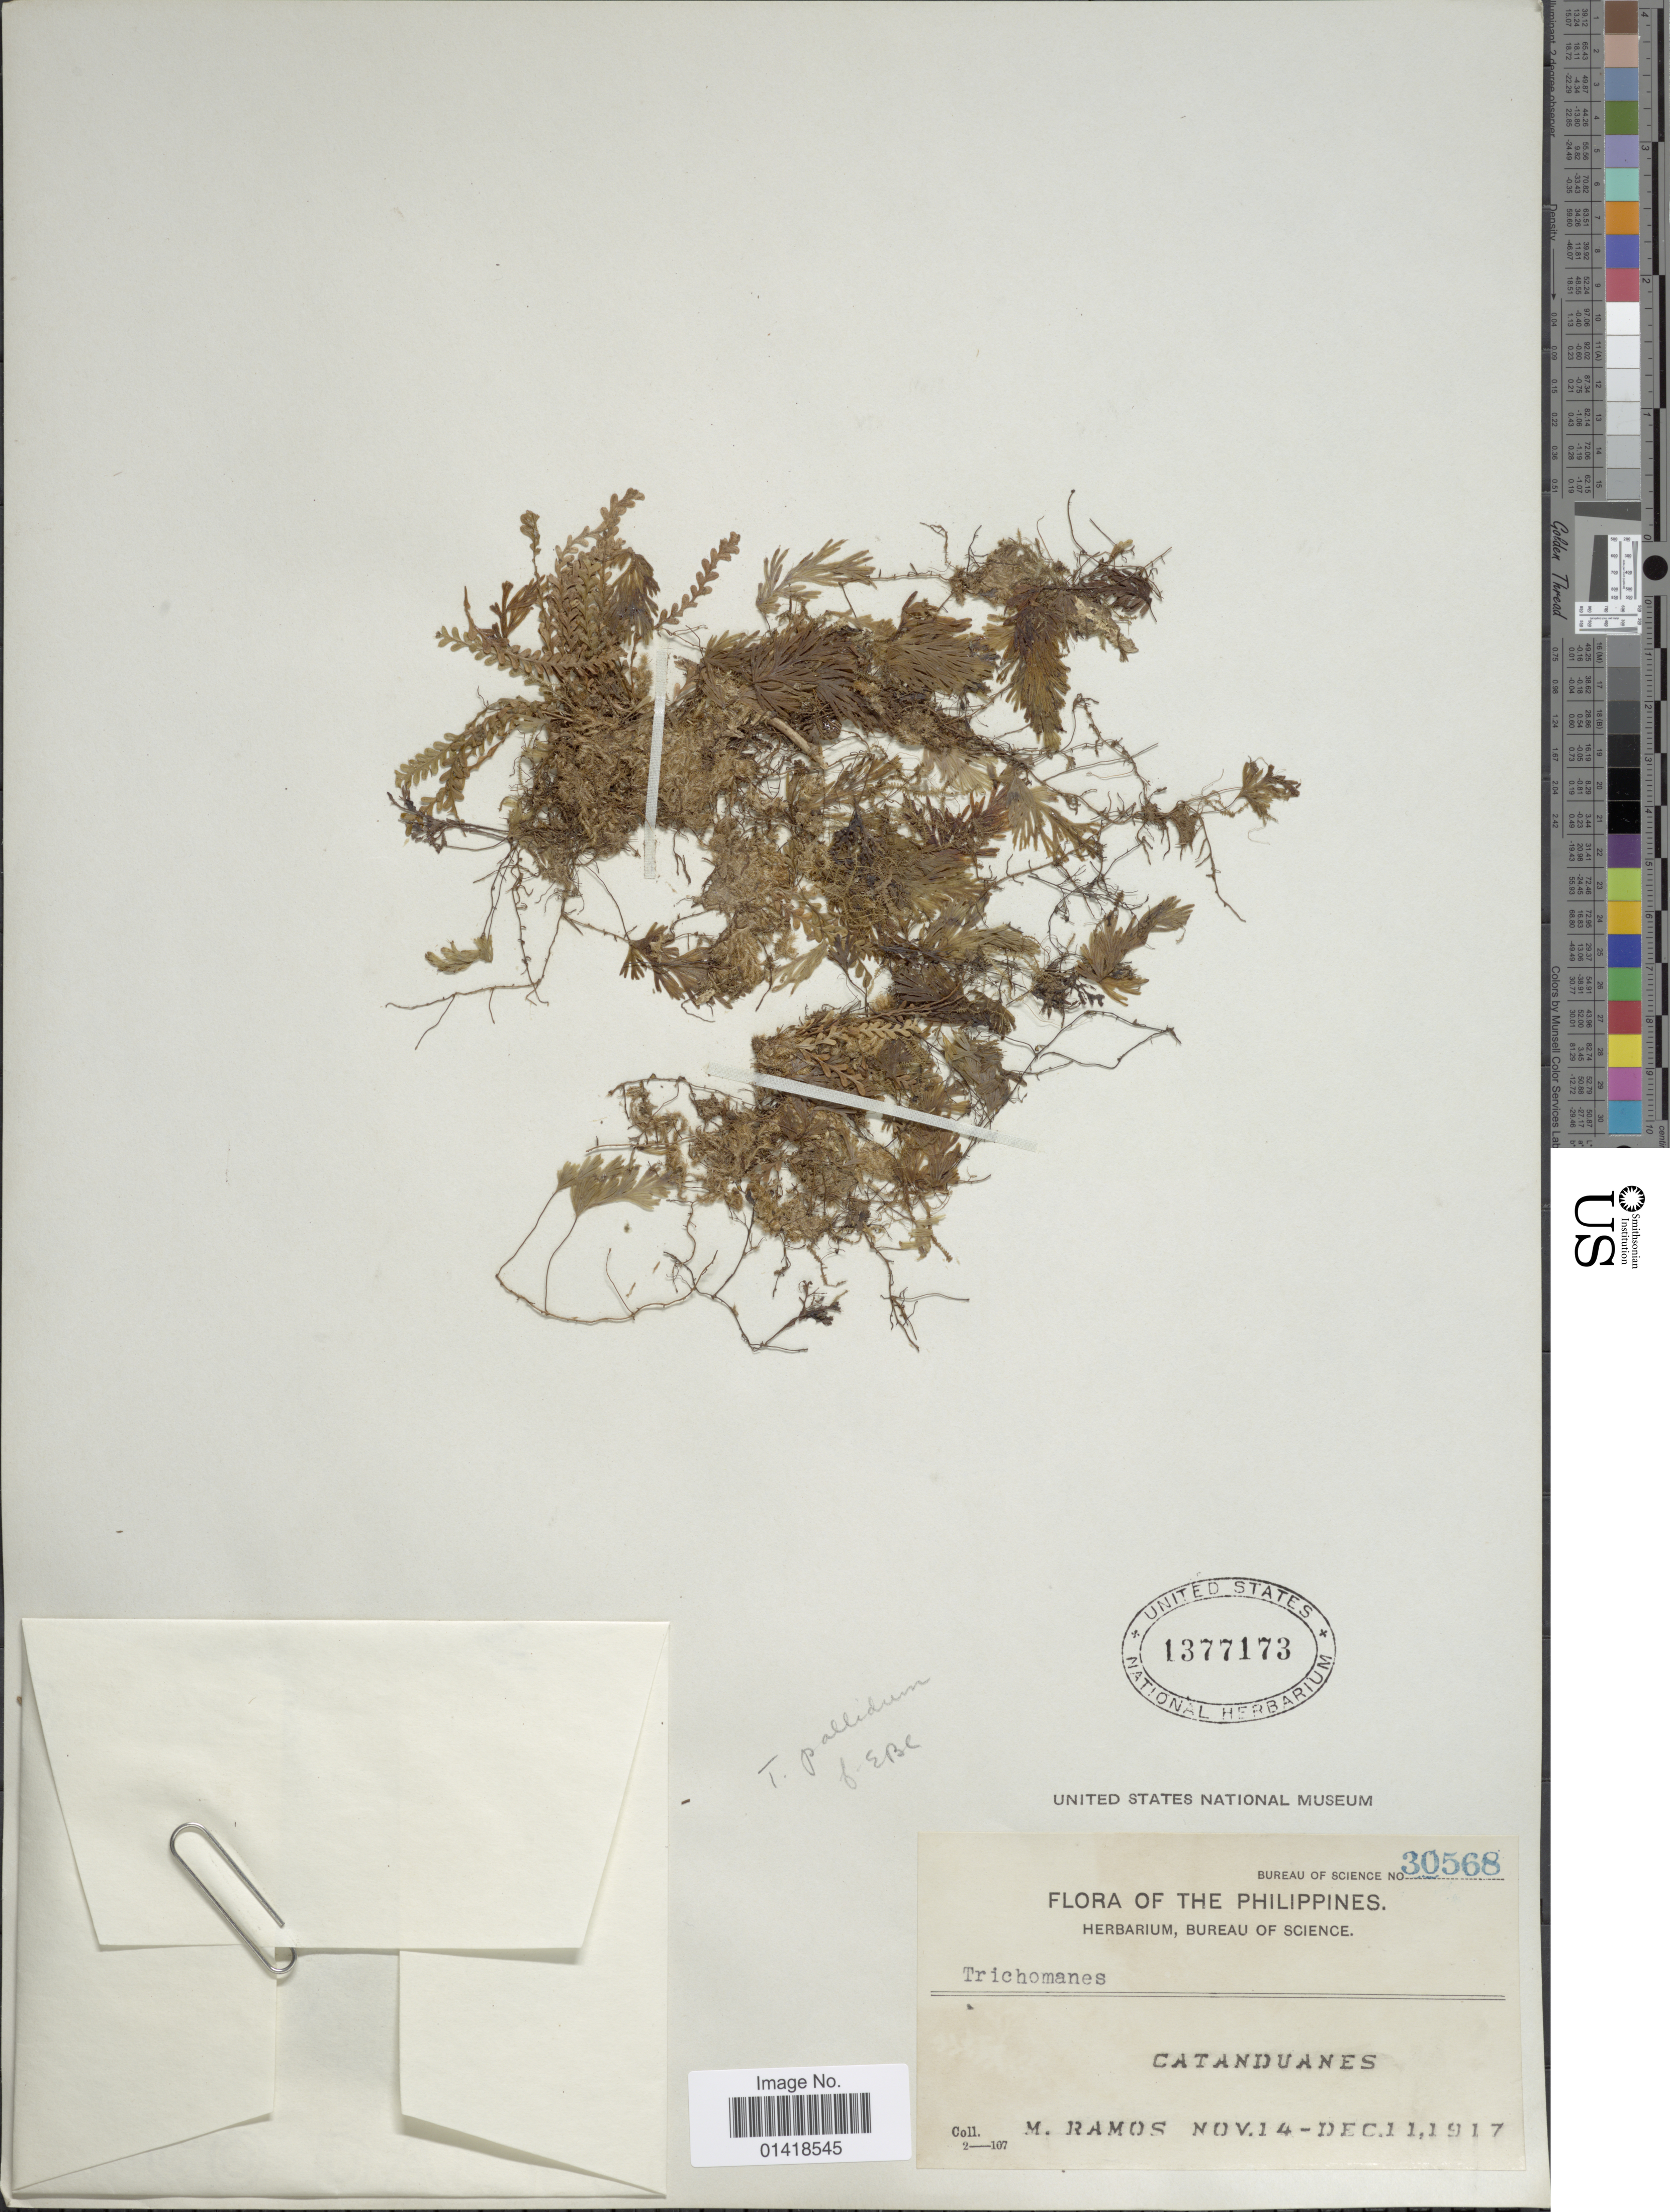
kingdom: Plantae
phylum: Tracheophyta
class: Polypodiopsida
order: Hymenophyllales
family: Hymenophyllaceae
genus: Hymenophyllum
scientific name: Hymenophyllum pallidum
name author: (Blume) Ebihara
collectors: M. Ramos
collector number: Bureau of Science 30568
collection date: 1917-11-14/1917-12-11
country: Philippines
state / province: Bicol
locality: The Philippines. Catanduanes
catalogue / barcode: US 1377173